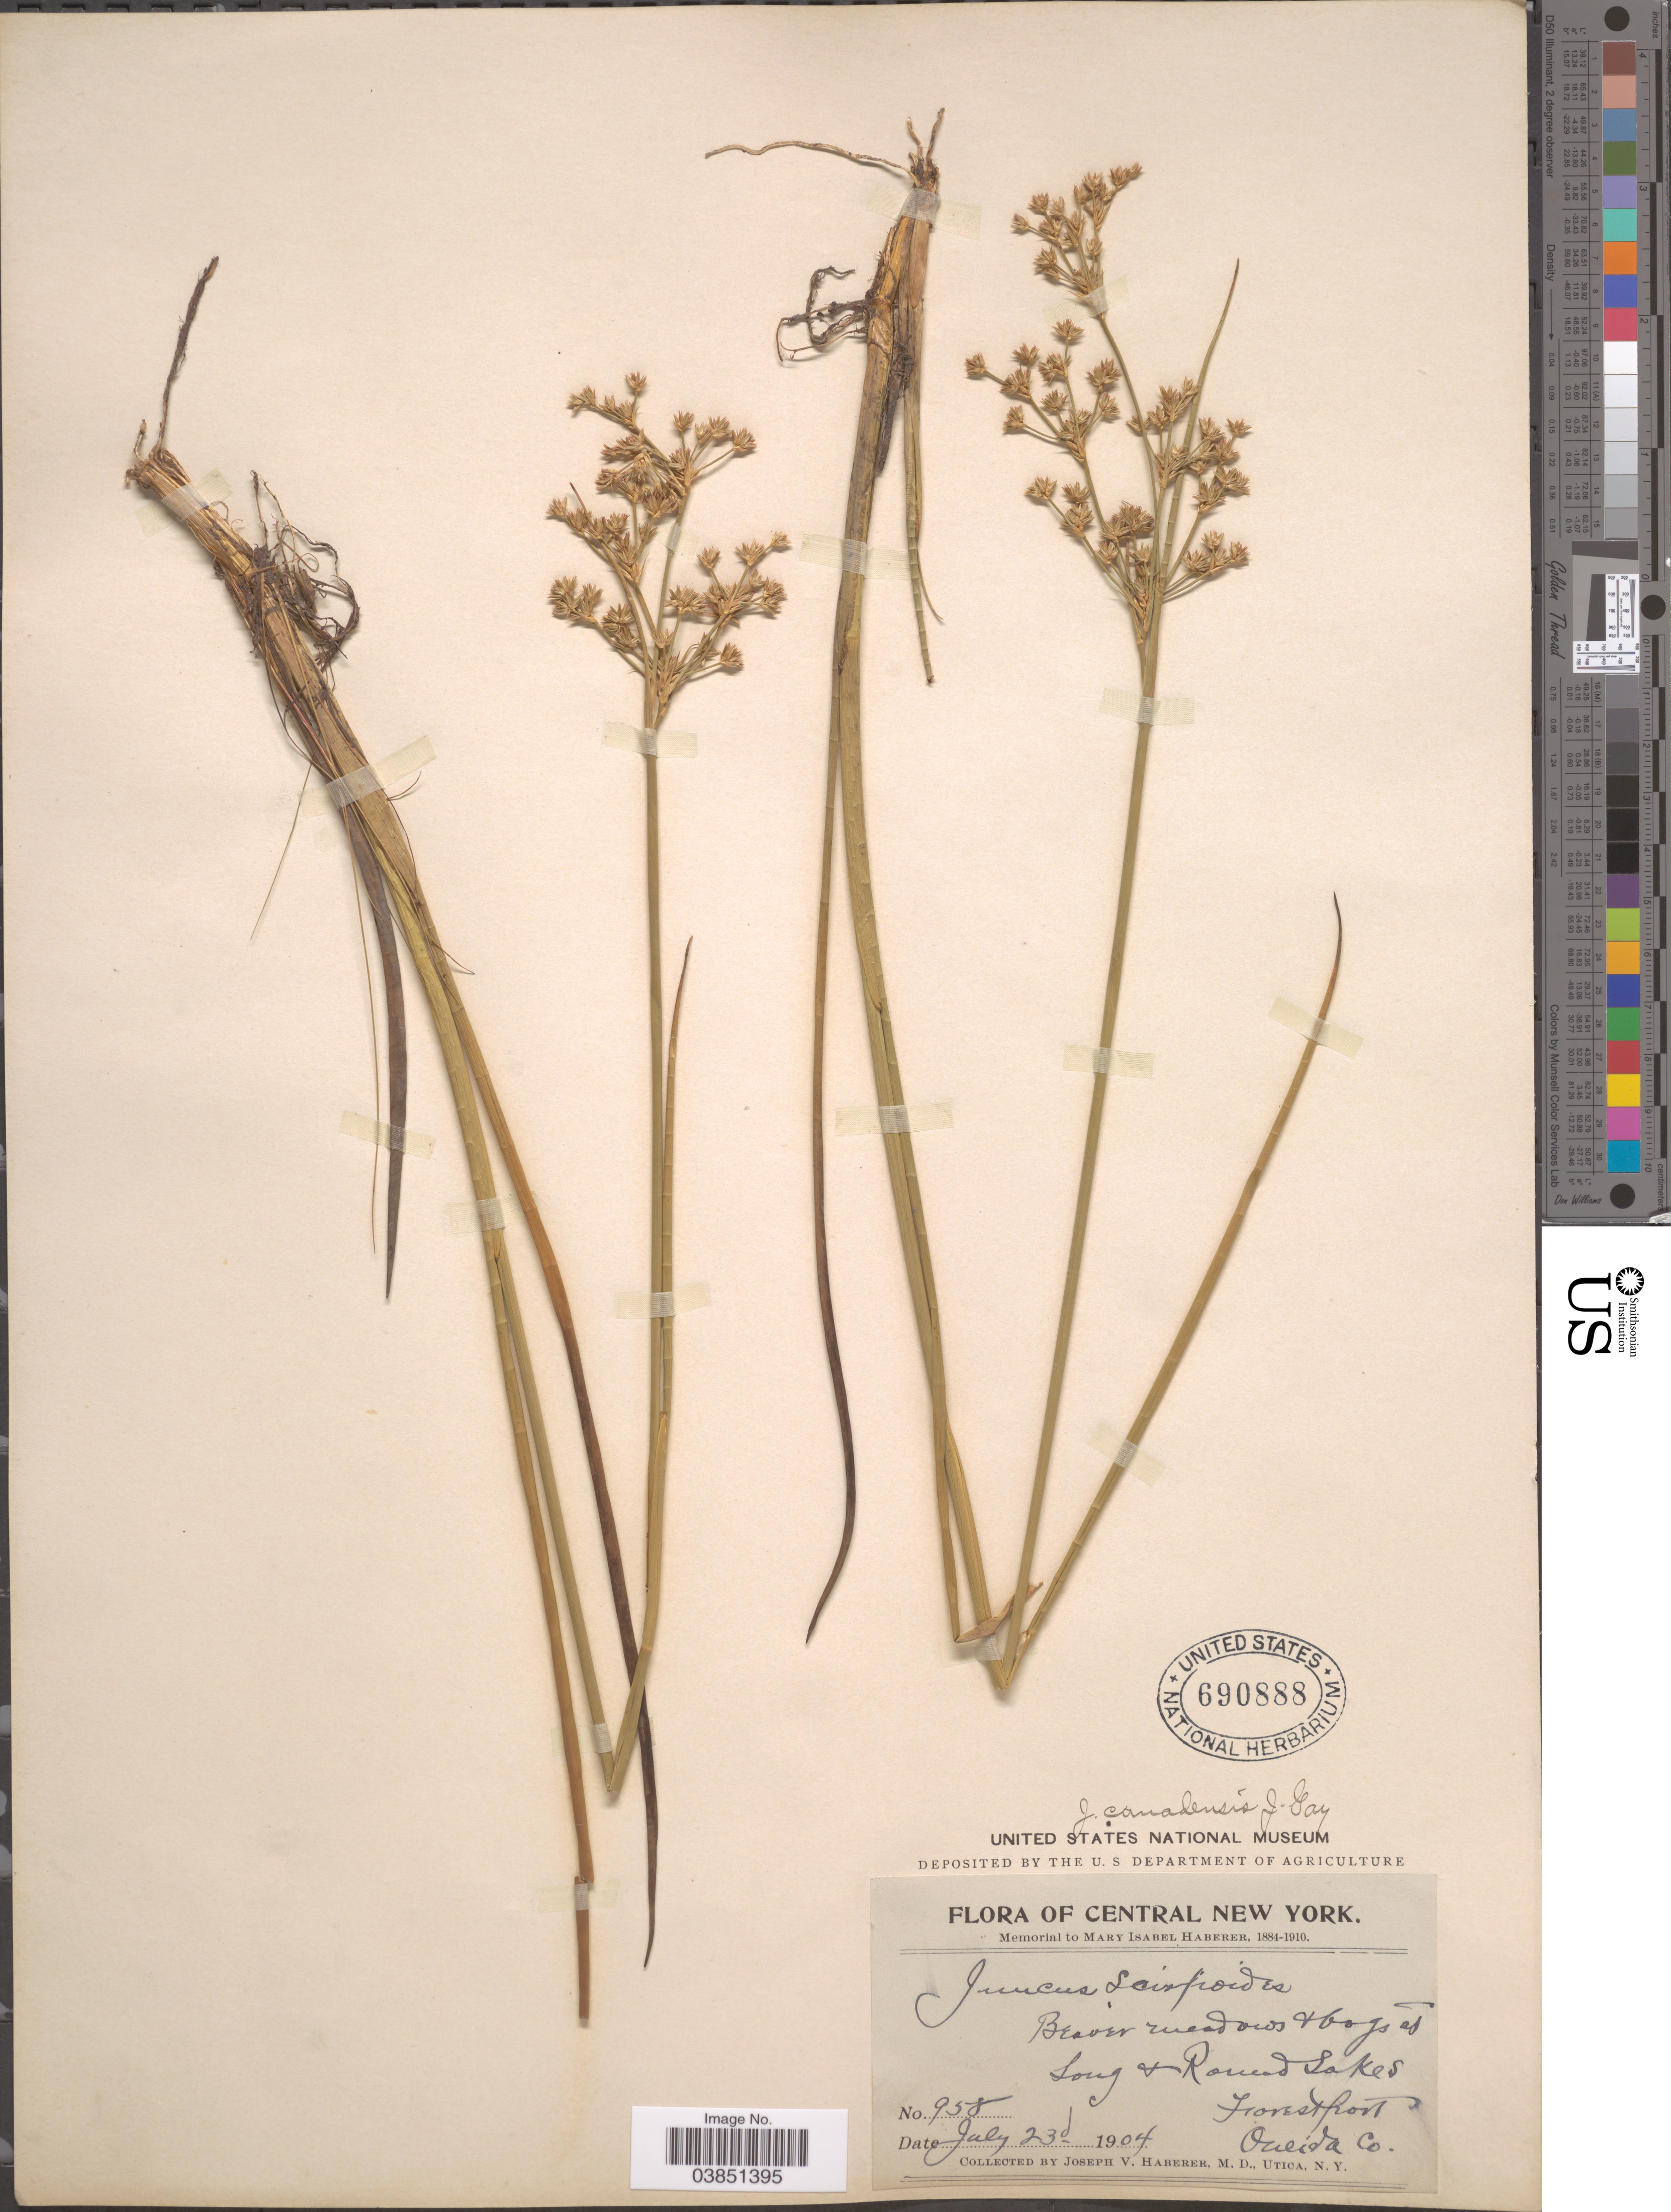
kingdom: Plantae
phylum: Tracheophyta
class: Liliopsida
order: Poales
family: Juncaceae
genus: Juncus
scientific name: Juncus canadensis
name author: J. Gay ex Laharpe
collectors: J. V. Haberer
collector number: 958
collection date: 1904-07-23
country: United States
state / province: New York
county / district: Oneida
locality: Central New York. Beaver meadows + bogs at Long + Round Lakes, Forest port. Oneida Co.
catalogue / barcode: US 690888